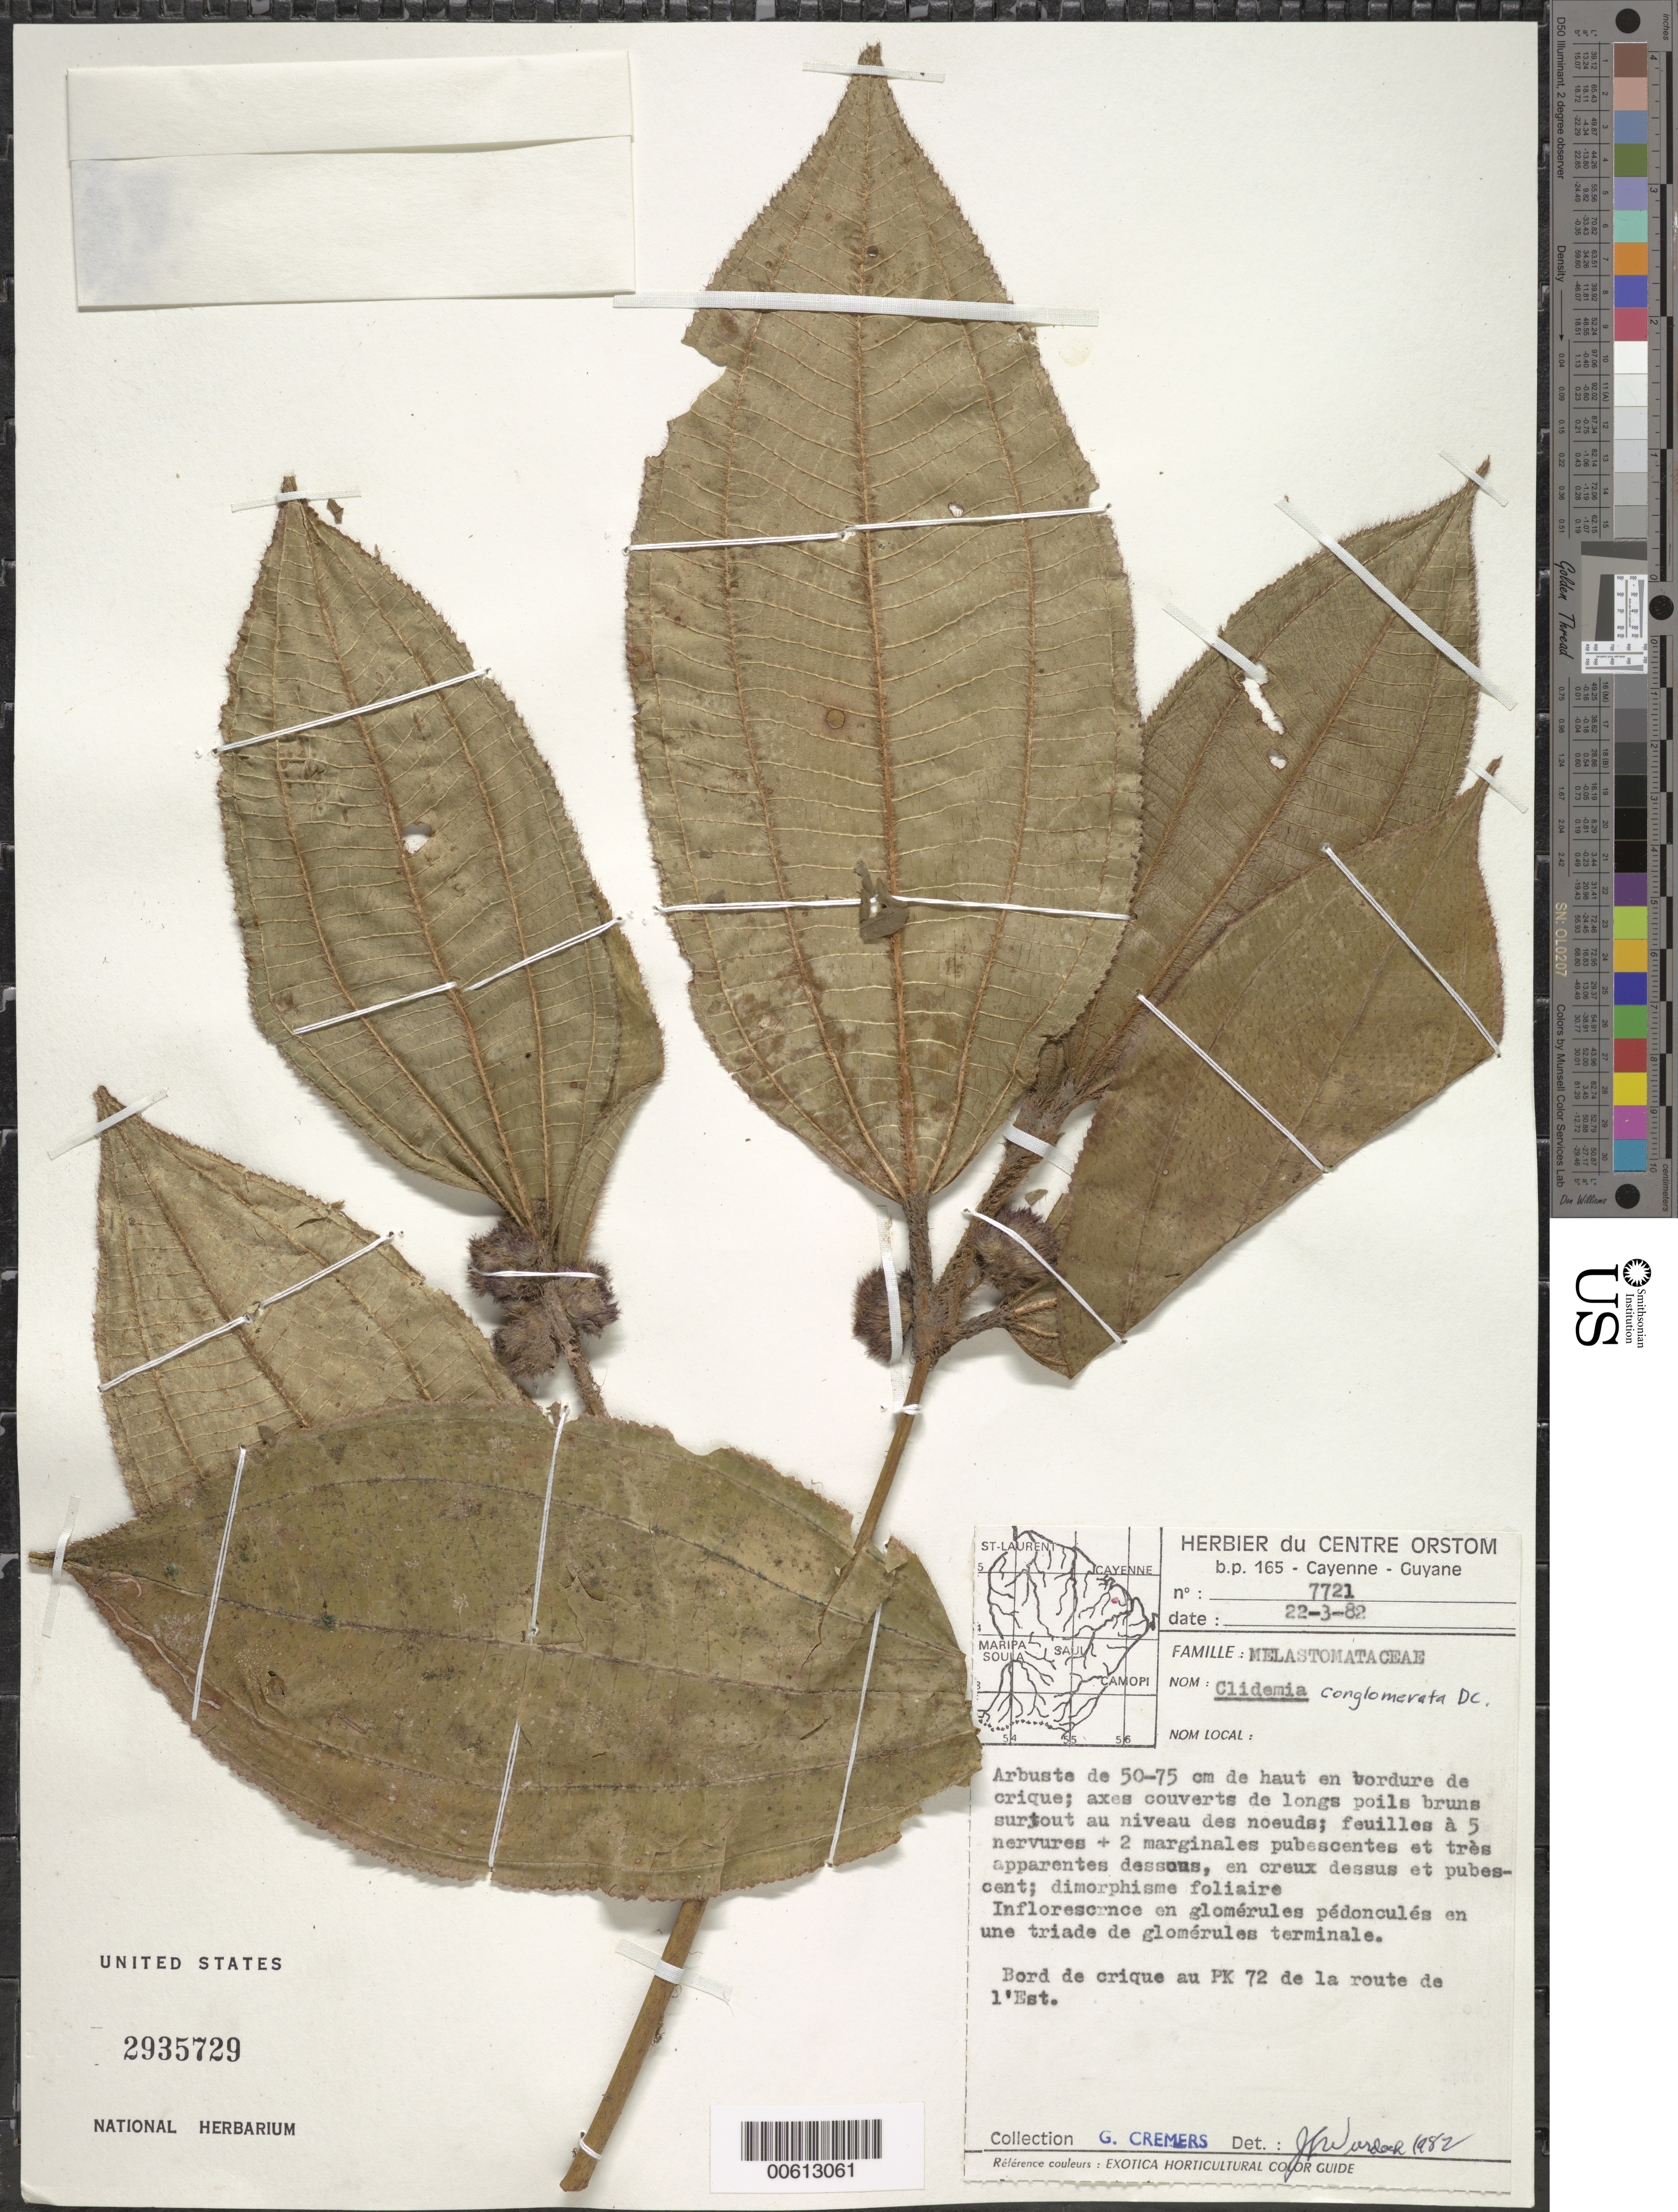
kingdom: Plantae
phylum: Tracheophyta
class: Magnoliopsida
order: Myrtales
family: Melastomataceae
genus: Clidemia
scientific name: Clidemia conglomerata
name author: DC.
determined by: Wurdack, John J., (US), US (UNITED STATES)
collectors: G. Cremers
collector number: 7721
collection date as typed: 22-Mar-82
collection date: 1982-03-22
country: French Guiana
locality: Route de l'Est, pk 72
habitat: Bord de crique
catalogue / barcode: US 2935729